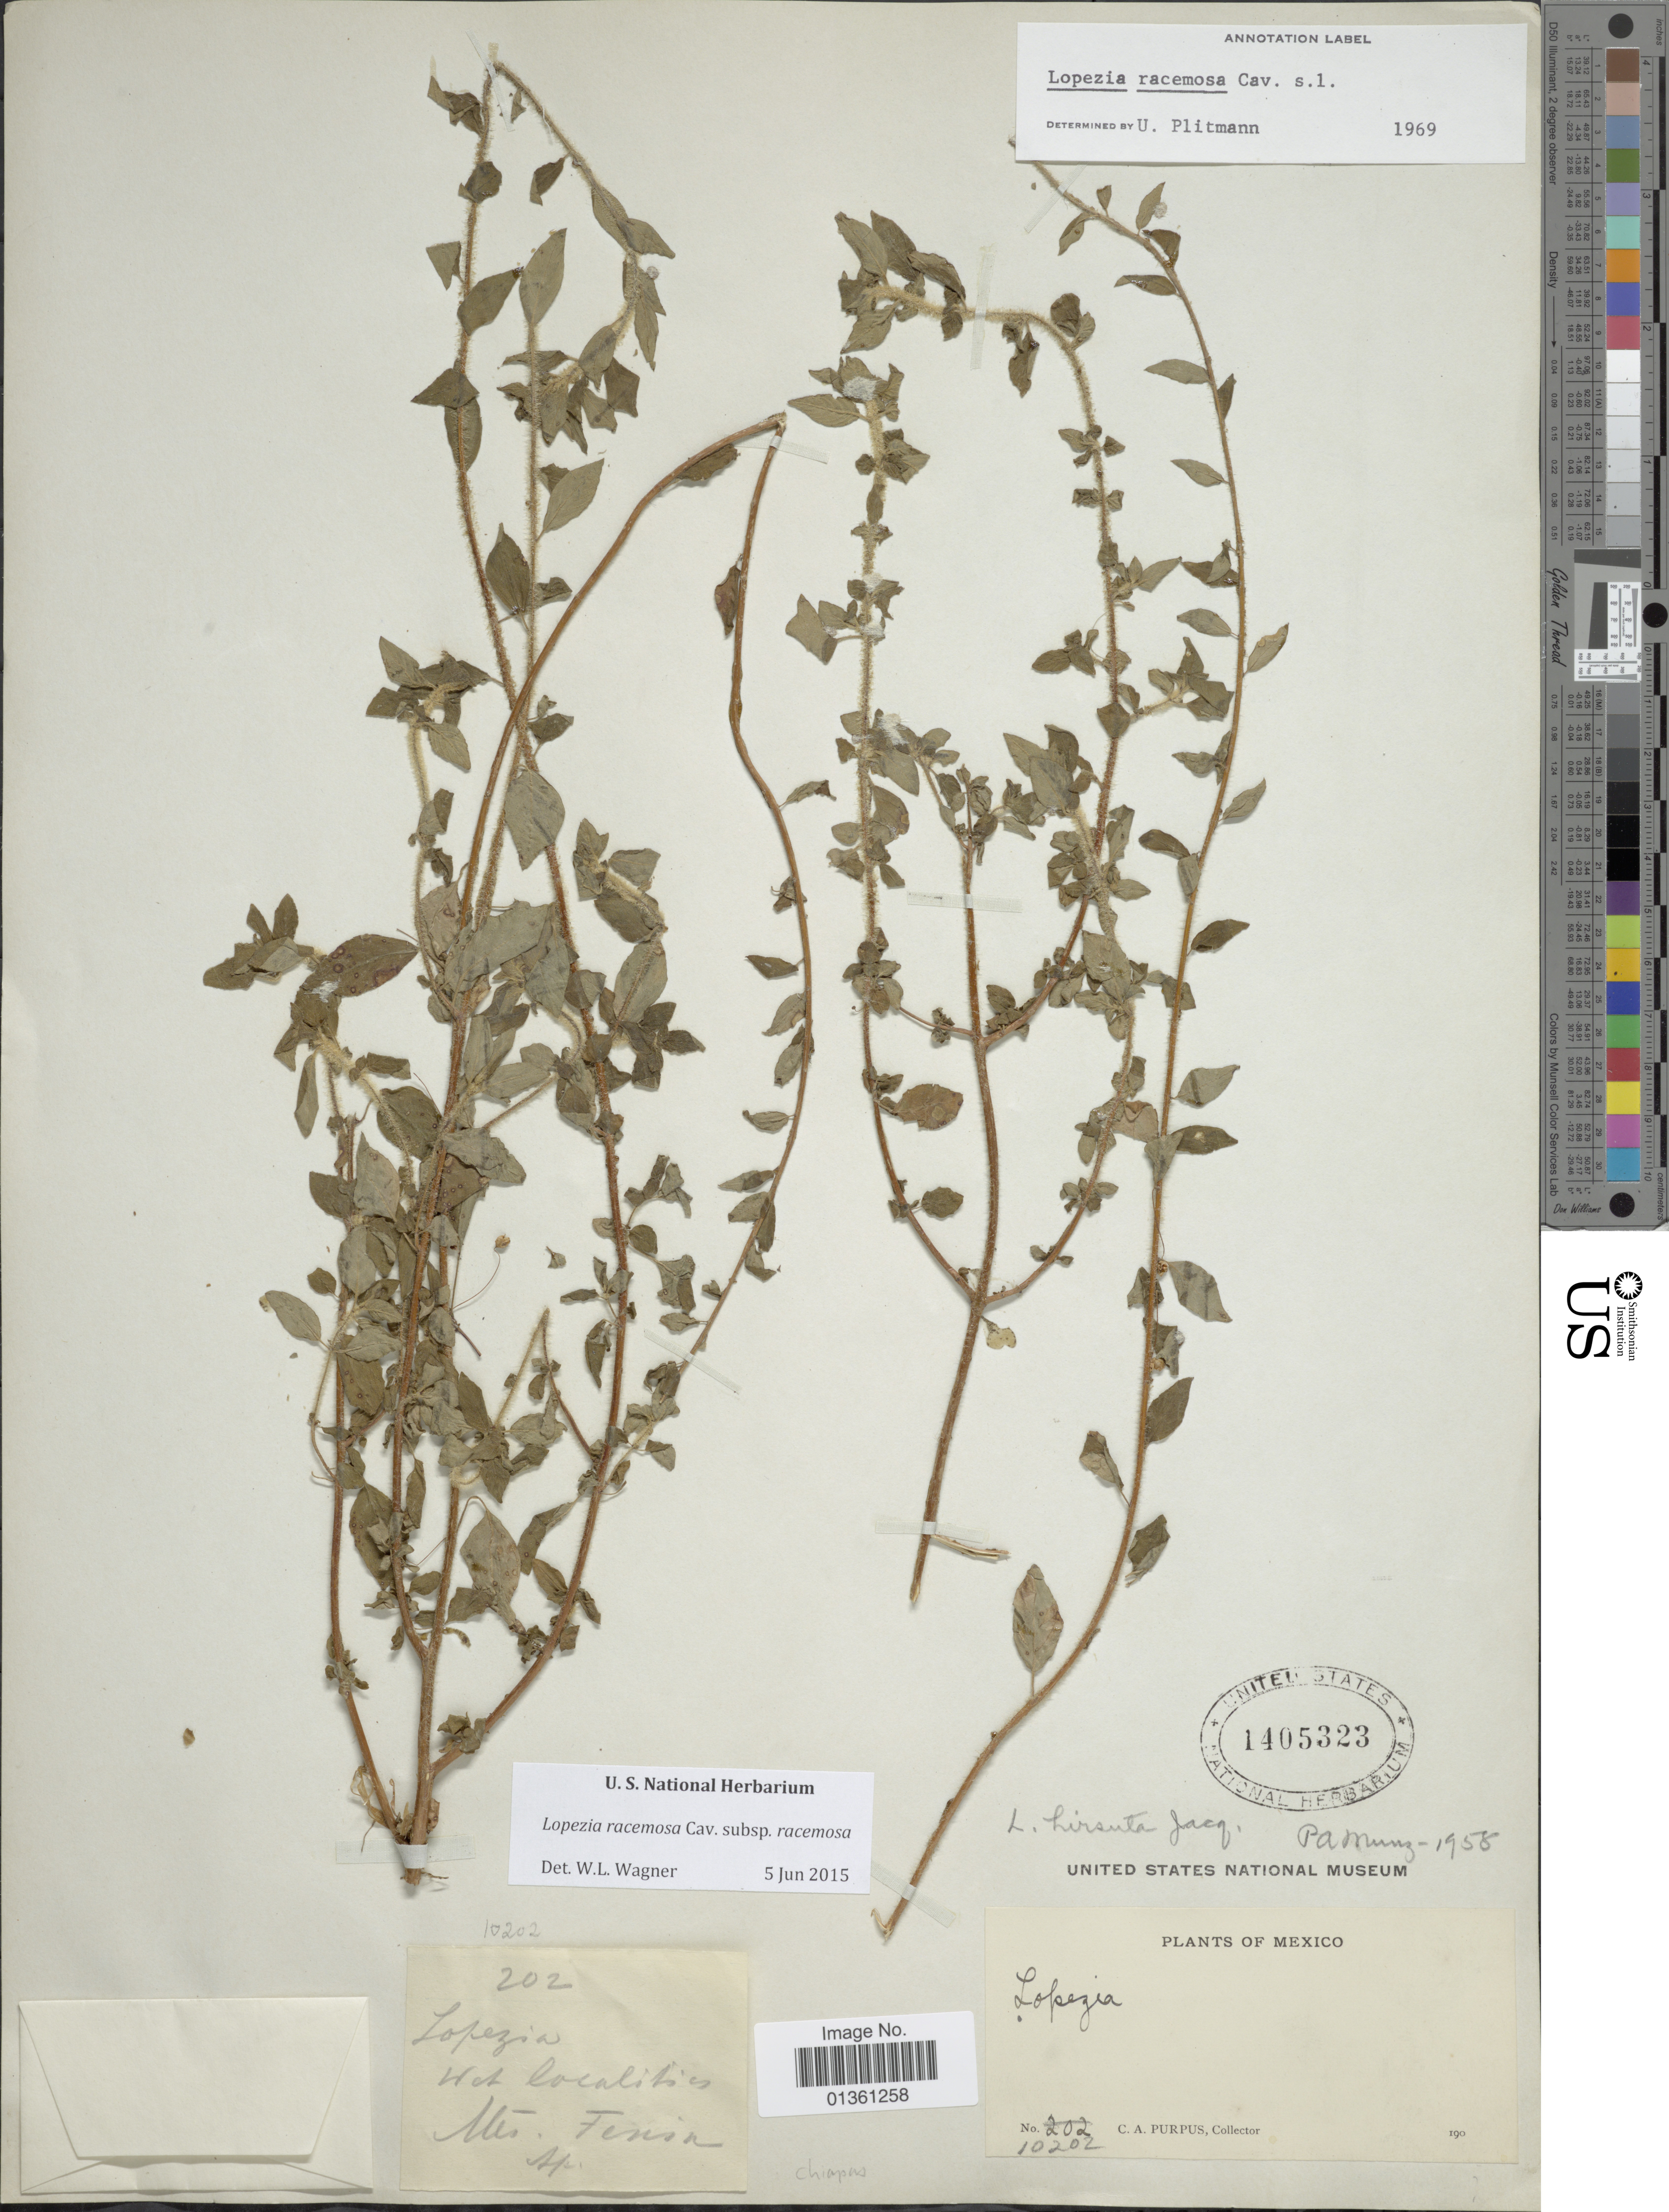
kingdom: Plantae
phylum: Tracheophyta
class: Magnoliopsida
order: Myrtales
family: Onagraceae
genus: Lopezia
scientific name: Lopezia racemosa subsp. racemosa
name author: Cav.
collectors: C. A. Purpus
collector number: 10202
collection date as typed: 190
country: Mexico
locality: Mts. Fexia sp.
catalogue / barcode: US 1405323